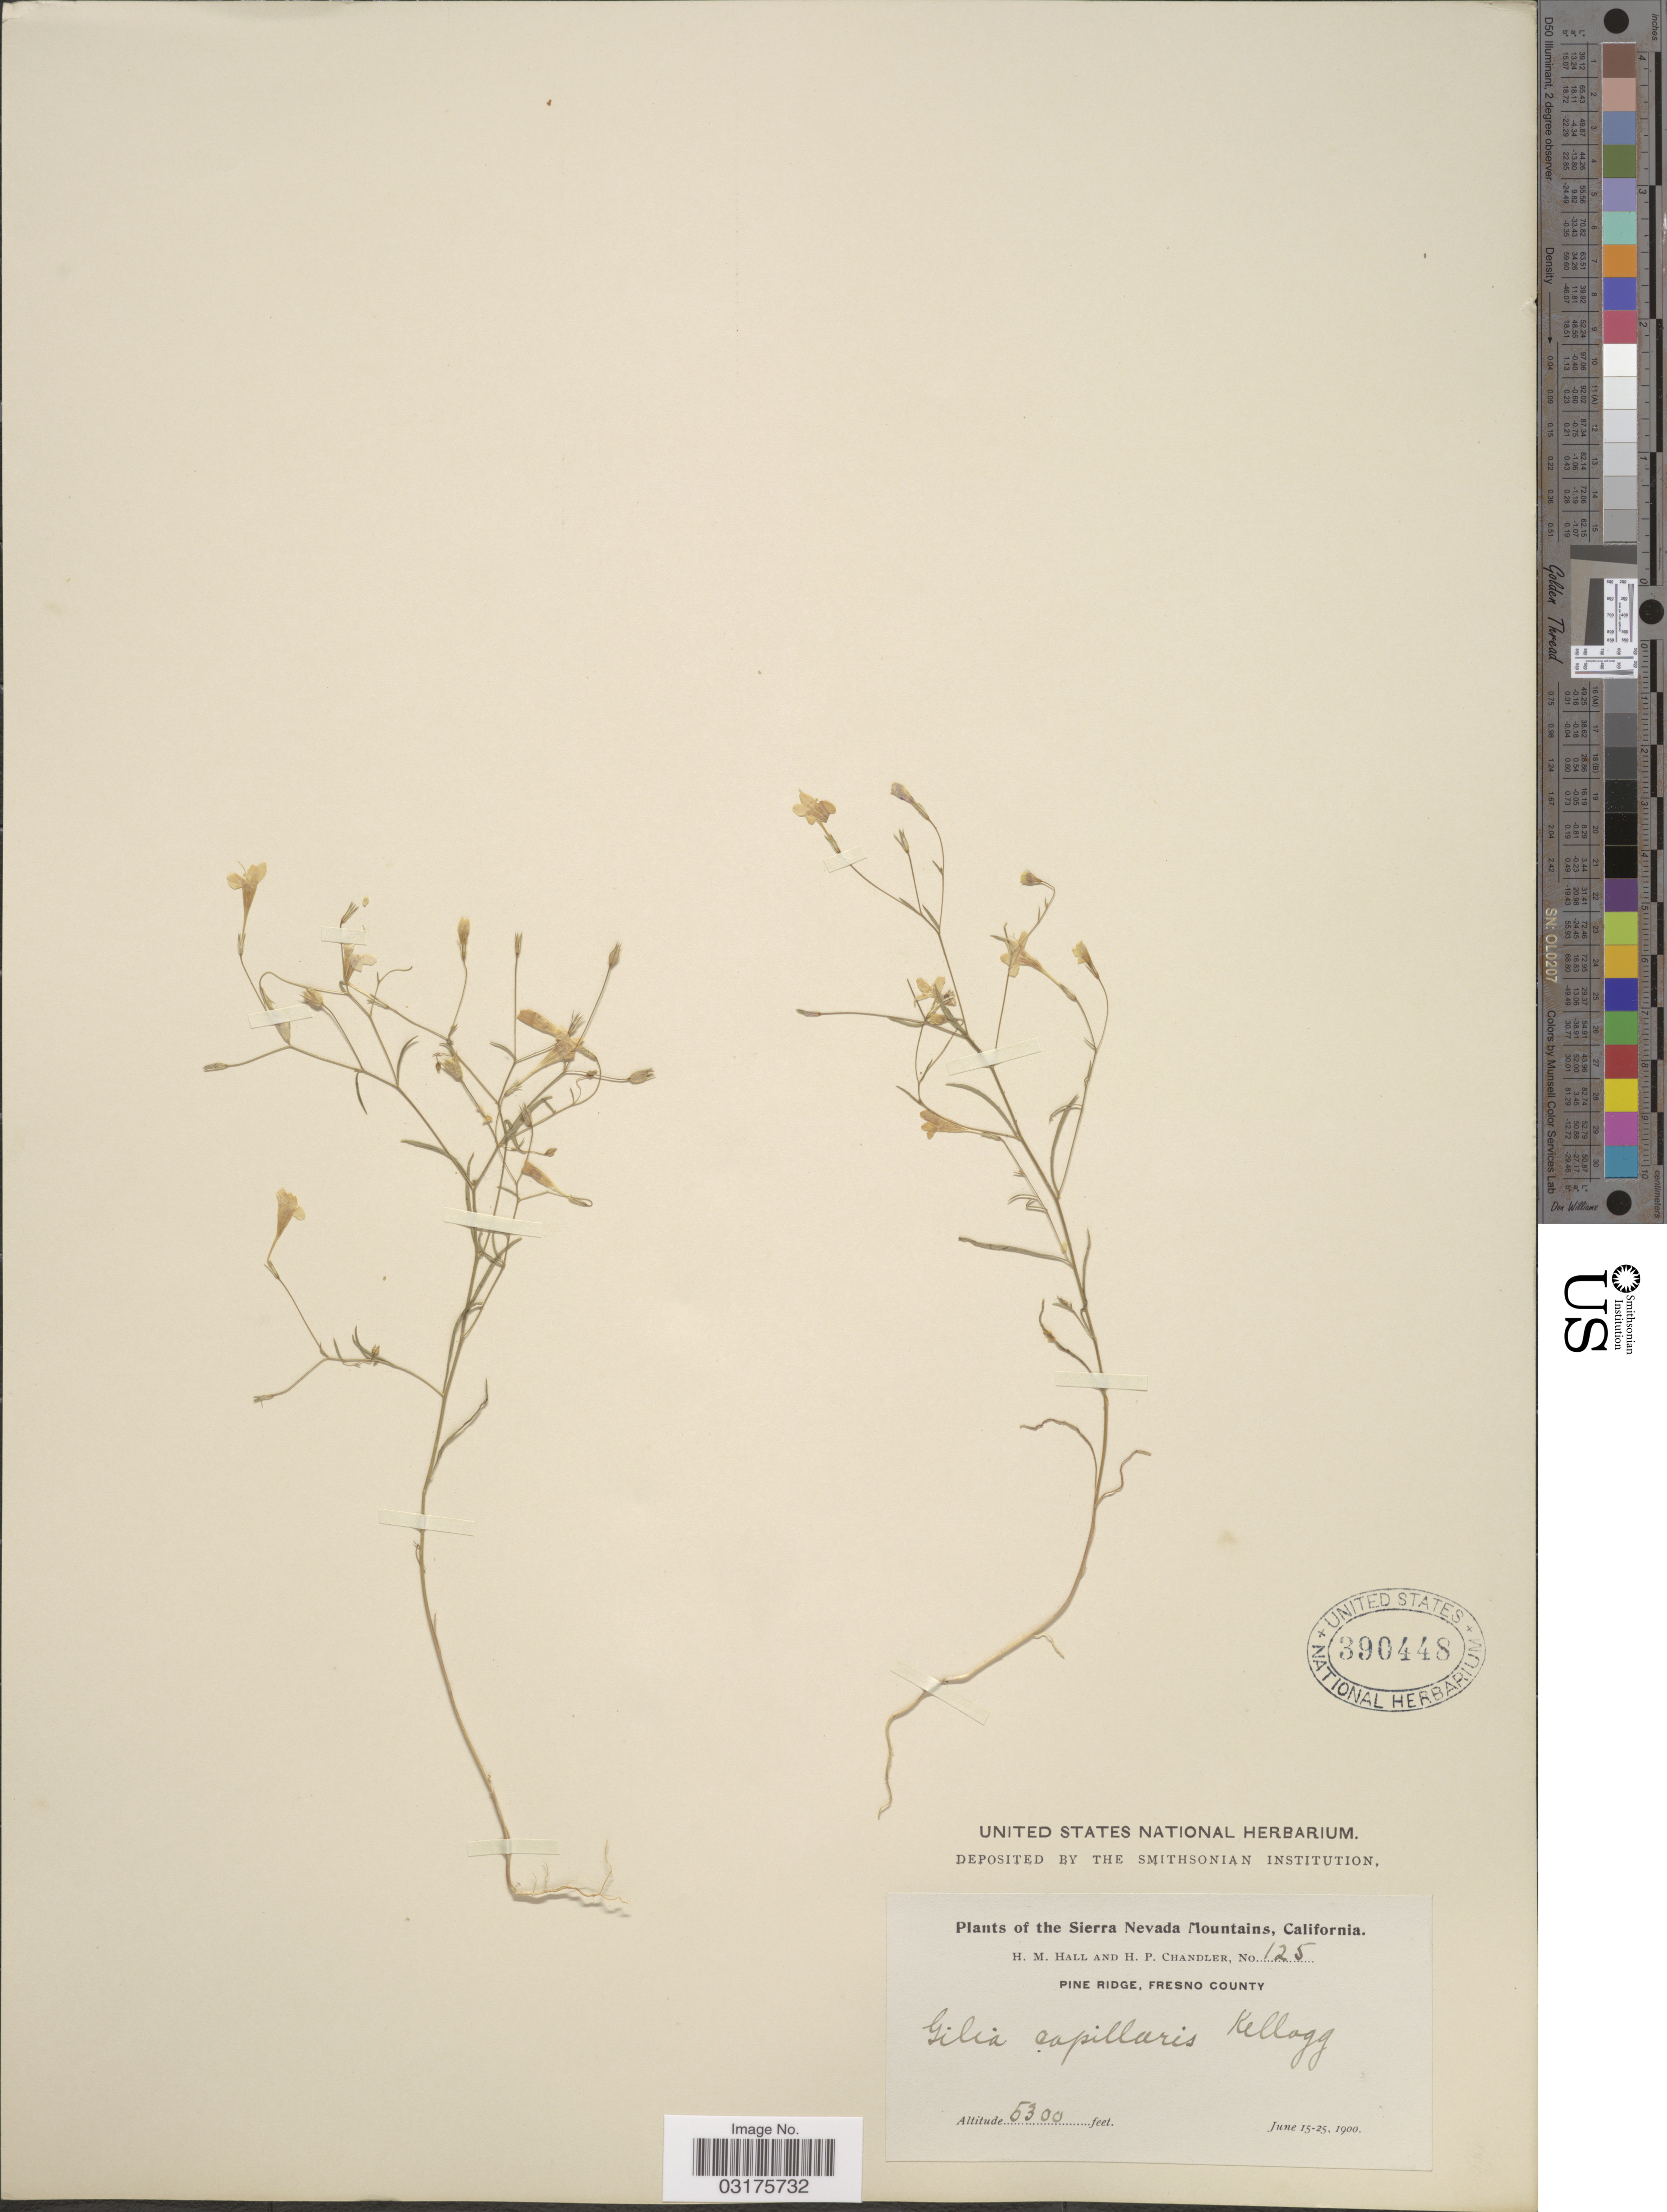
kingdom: Plantae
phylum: Tracheophyta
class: Magnoliopsida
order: Ericales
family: Polemoniaceae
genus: Navarretia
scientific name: Navarretia leptalea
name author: (A. Gray) L.A. Johnson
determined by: Strong, Mark T., (BOT), Smithsonian Institution - National Museum of Natural History (UNITED STATES)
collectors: H. M. Hall & H. Chandler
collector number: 125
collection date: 1900-06-15/1900-06-25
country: United States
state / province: California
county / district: Fresno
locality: The Sierra Nevada Mountains. Pine Ridge, Fresno County.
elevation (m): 1615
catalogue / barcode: US 390448